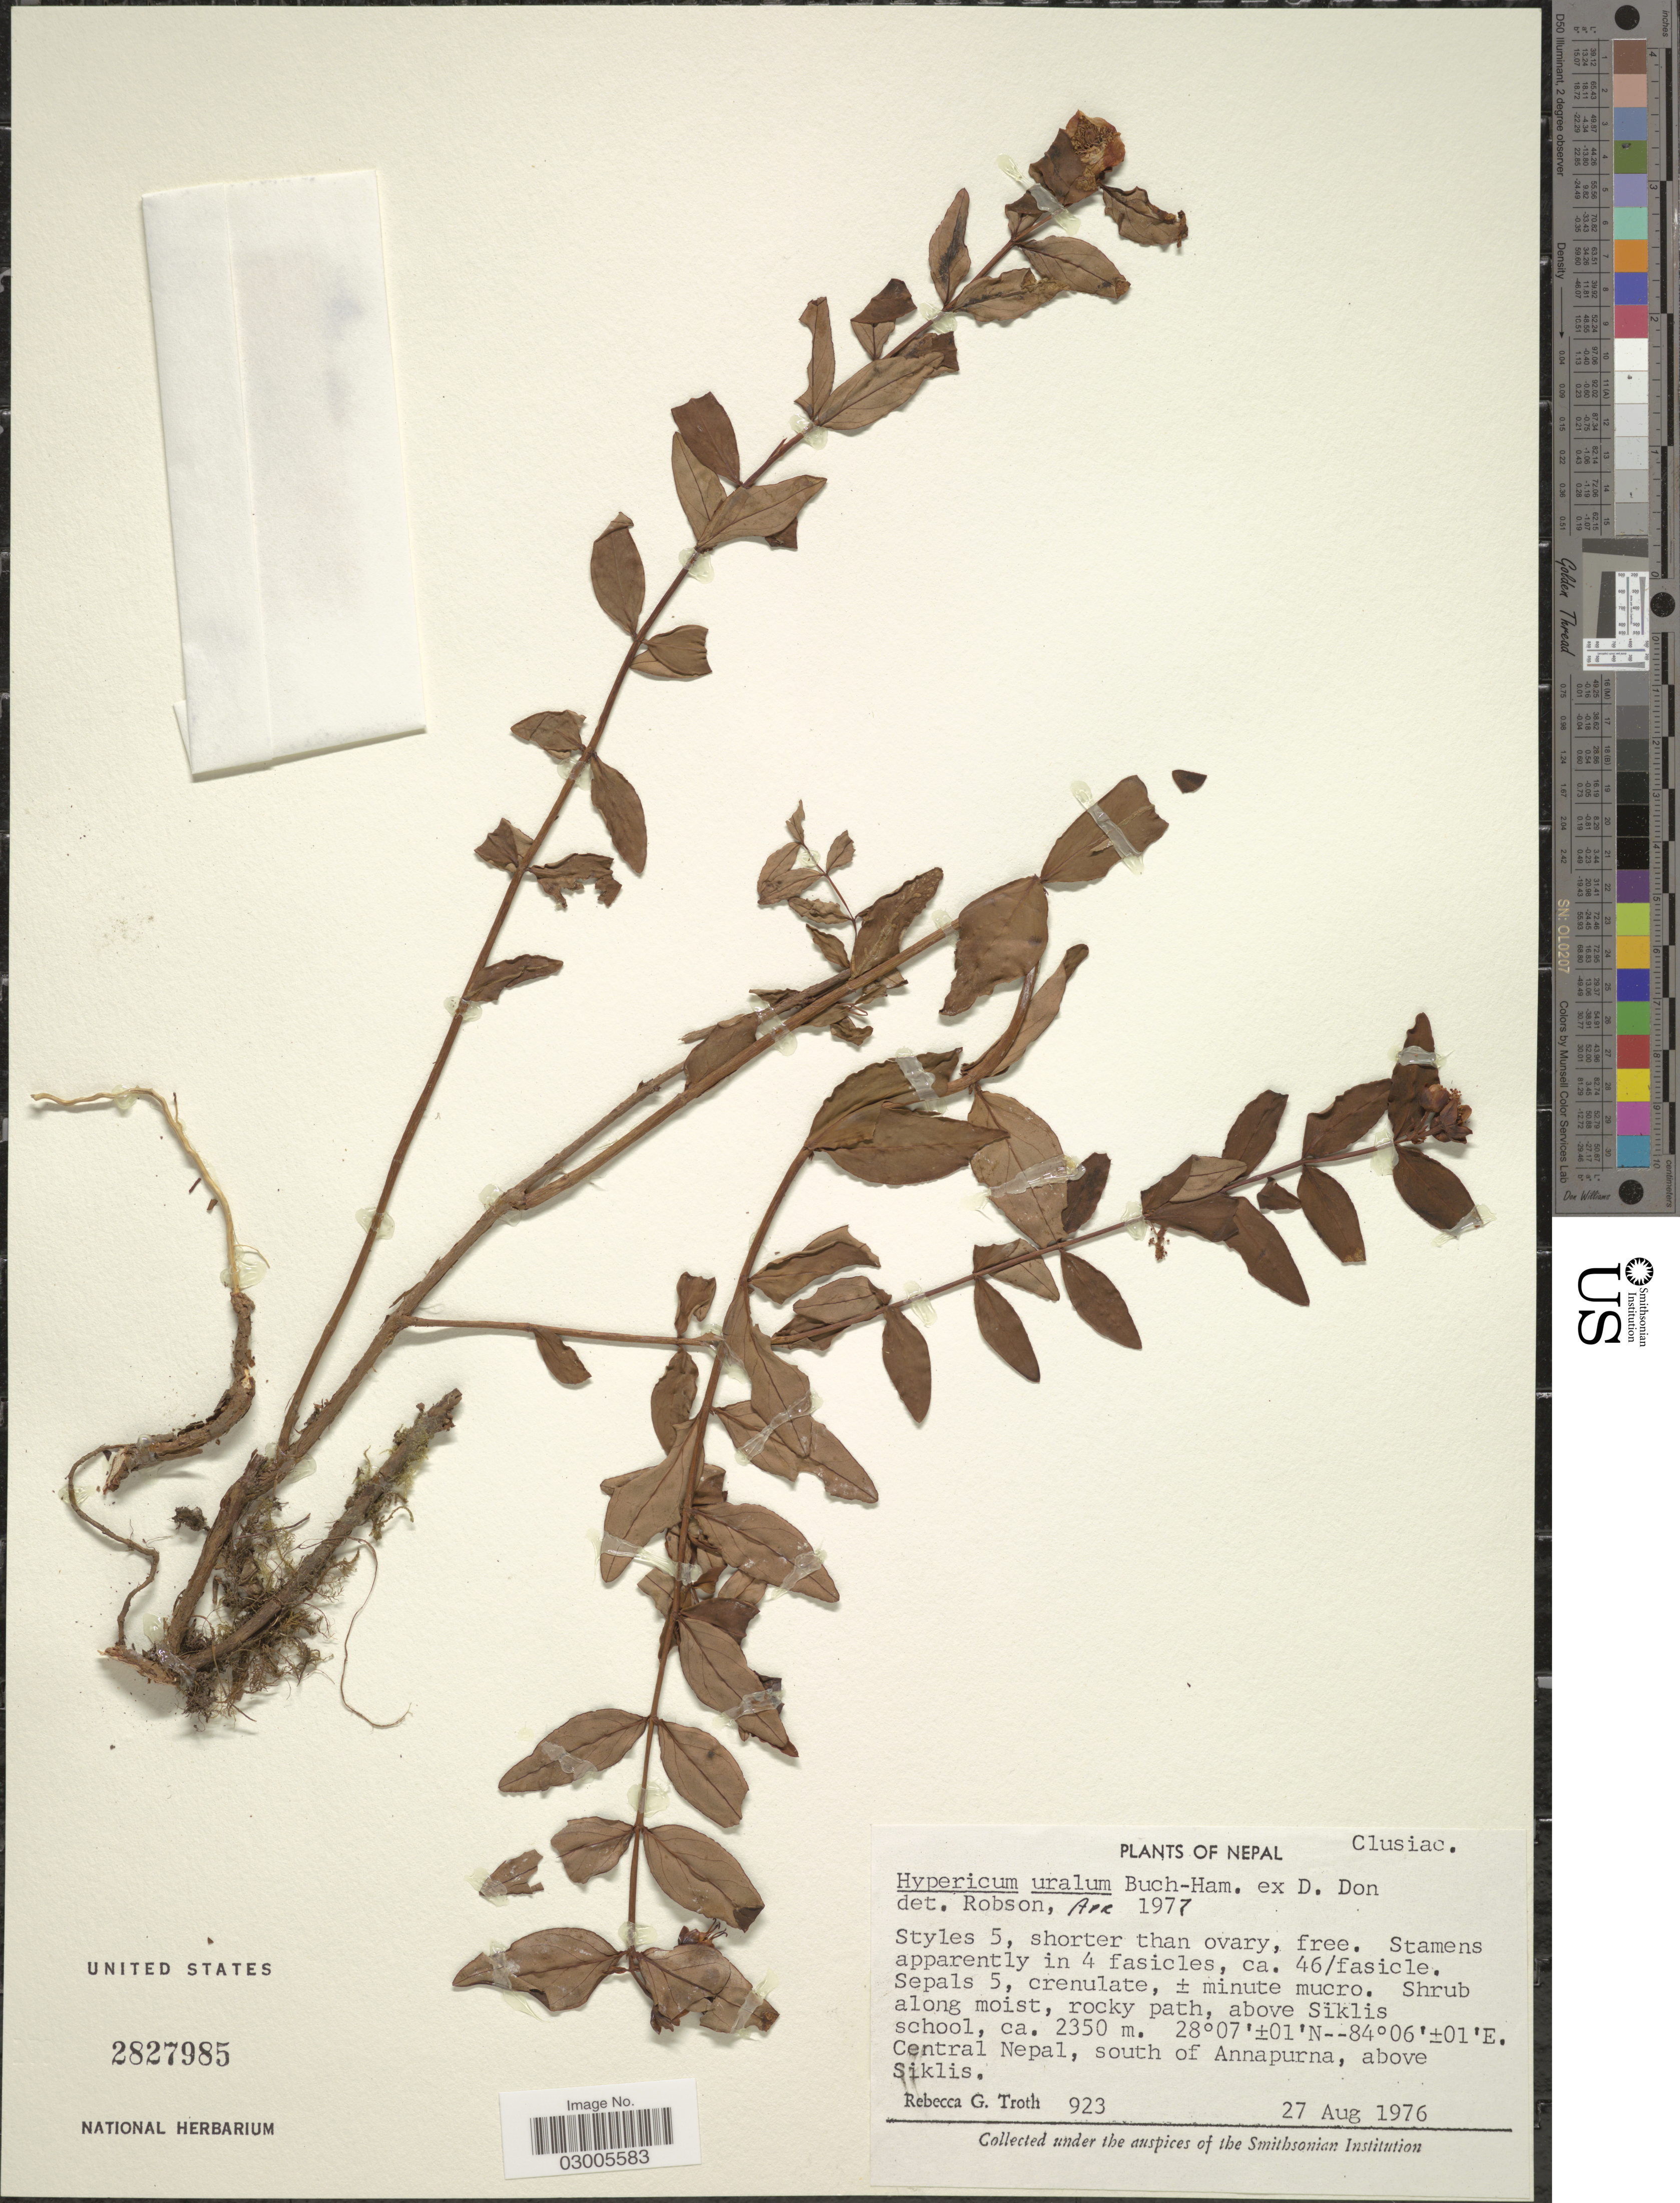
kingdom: Plantae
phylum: Tracheophyta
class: Magnoliopsida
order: Malpighiales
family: Hypericaceae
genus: Hypericum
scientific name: Hypericum uralum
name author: Buch.-Ham. ex D. Don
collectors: R. Troth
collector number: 923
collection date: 1976-08-27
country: Nepal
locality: Above Siklis school. Central Nepal, south of Annapurna, above Siklis.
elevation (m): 2350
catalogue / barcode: US 2827985